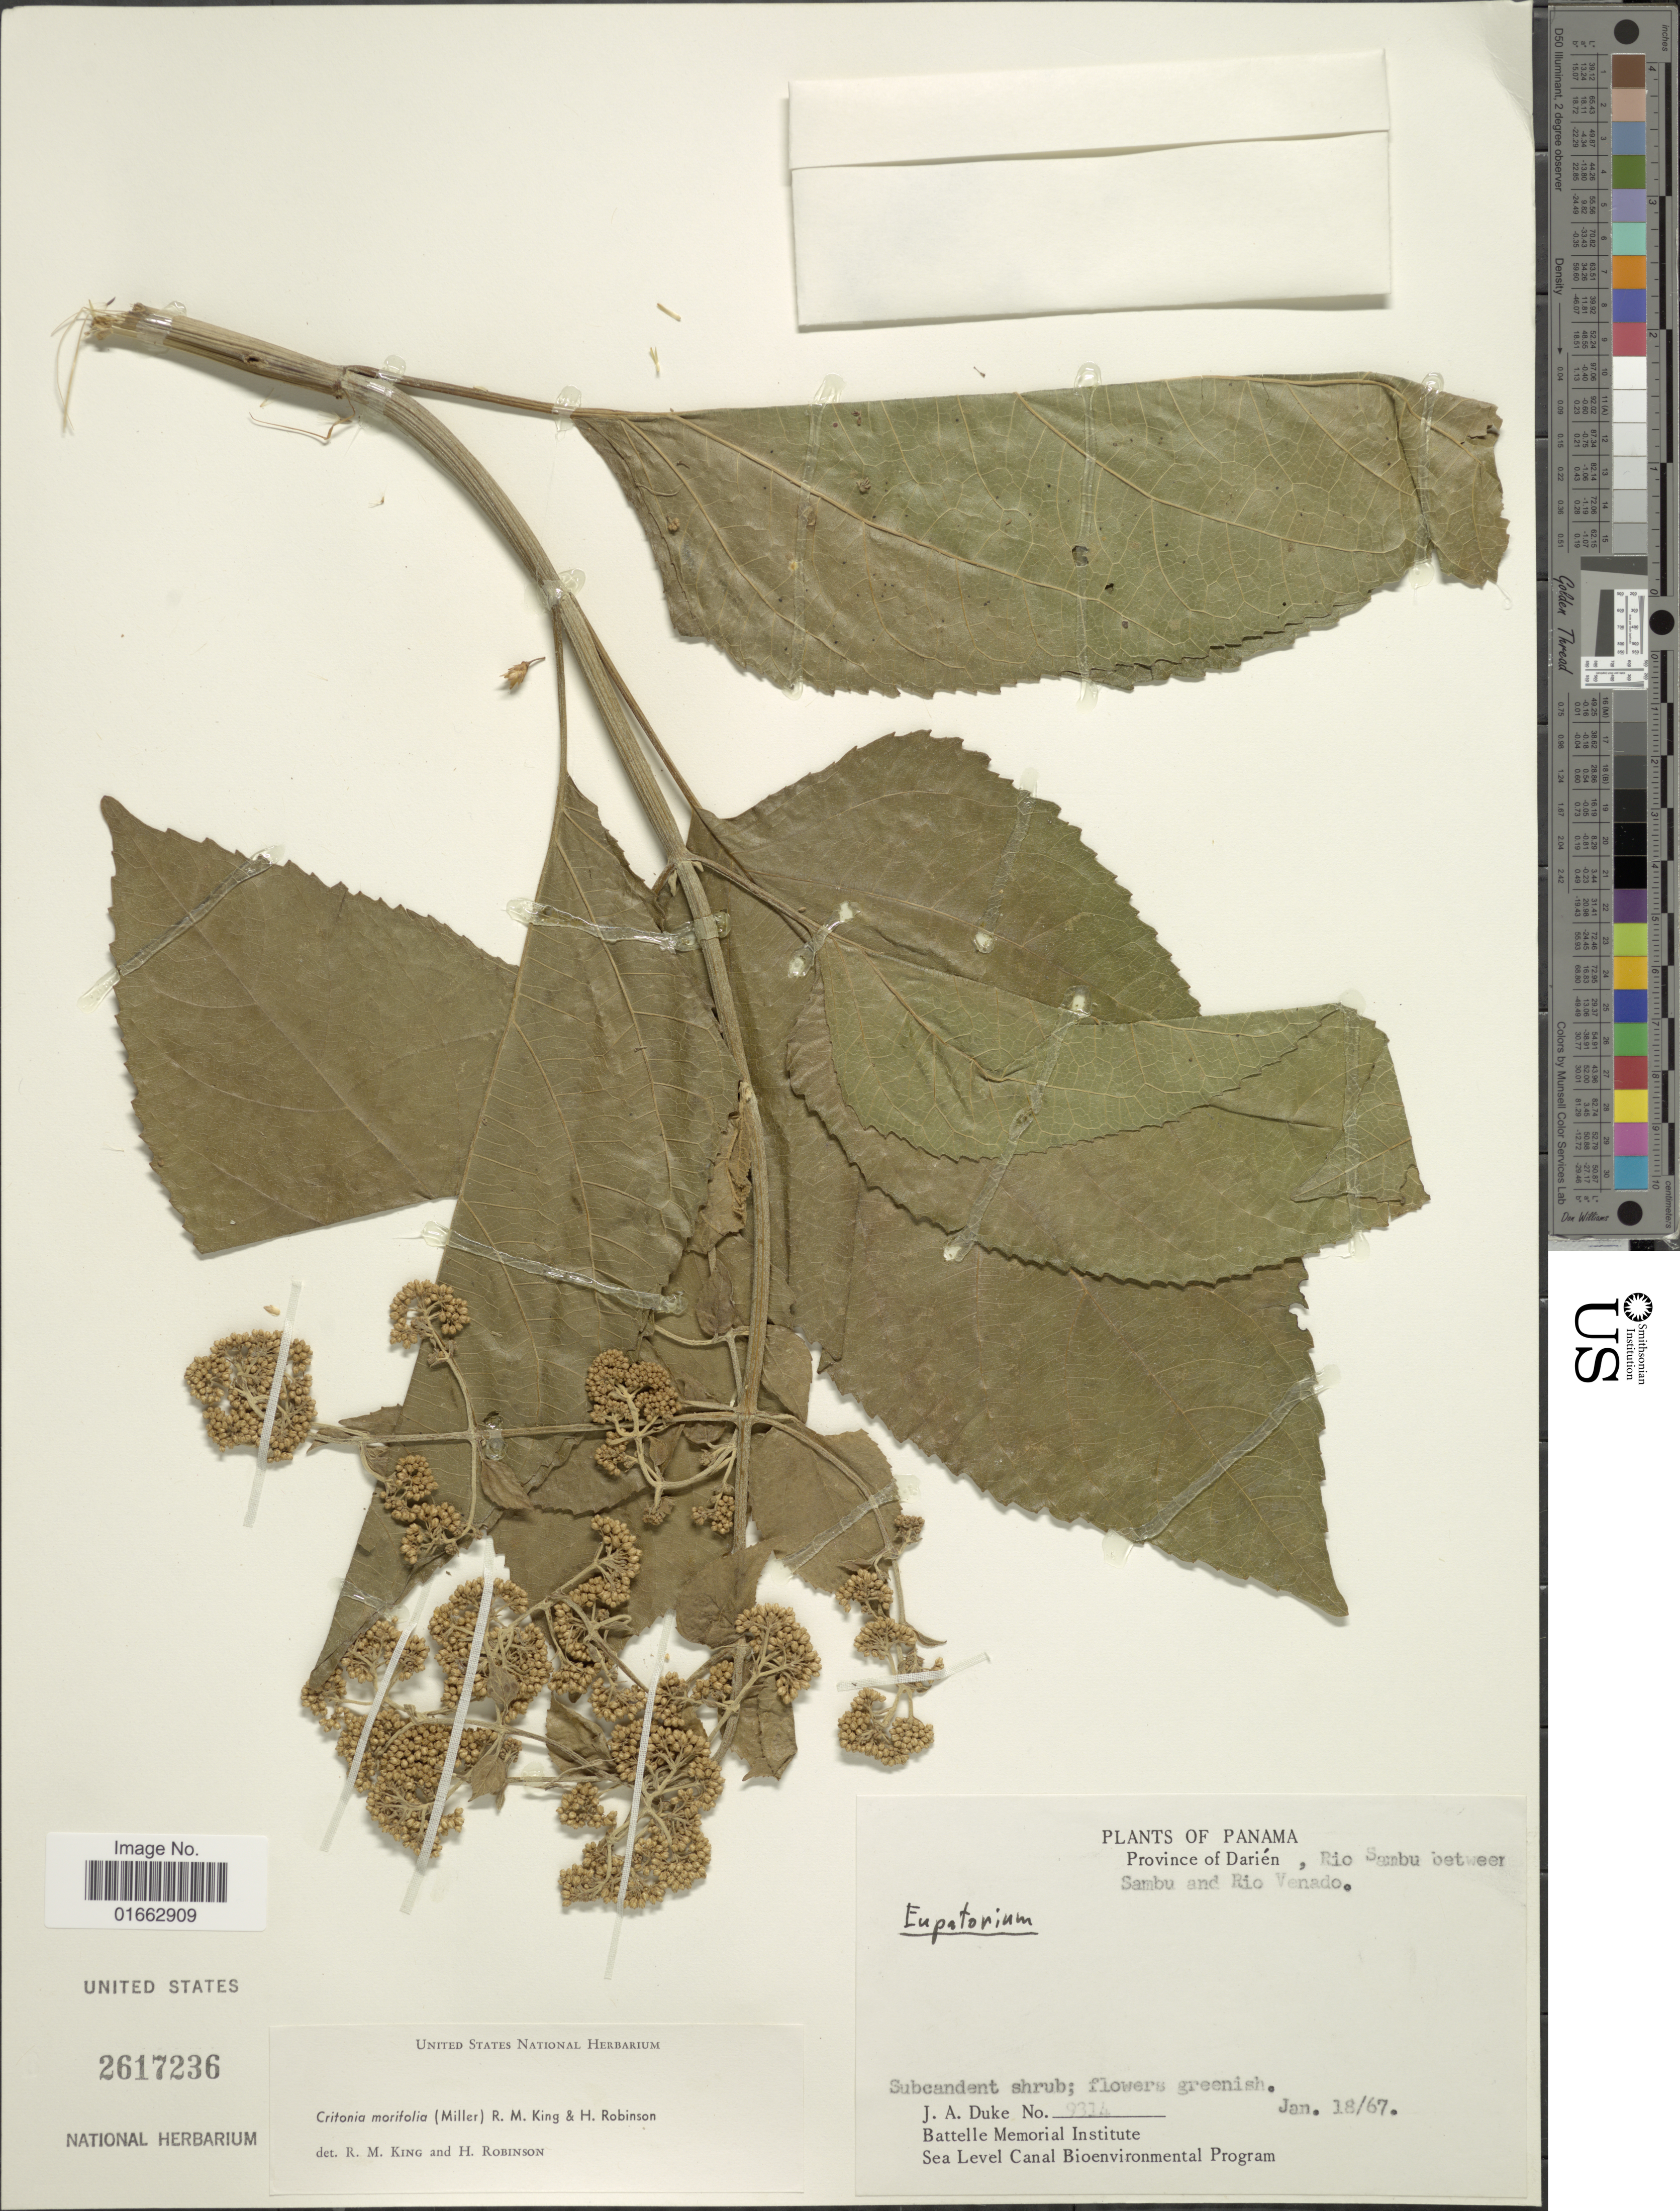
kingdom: Plantae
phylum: Tracheophyta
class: Magnoliopsida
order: Asterales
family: Asteraceae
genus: Critonia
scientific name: Critonia morifolia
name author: (Mill.) R.M. King & H. Rob.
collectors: J. A. Duke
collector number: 9334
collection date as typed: Transcribed d/m/y: 18/1/67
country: Panama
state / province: Darién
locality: Rio Sambu between Sambu and Rio Venado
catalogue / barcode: US 2617236